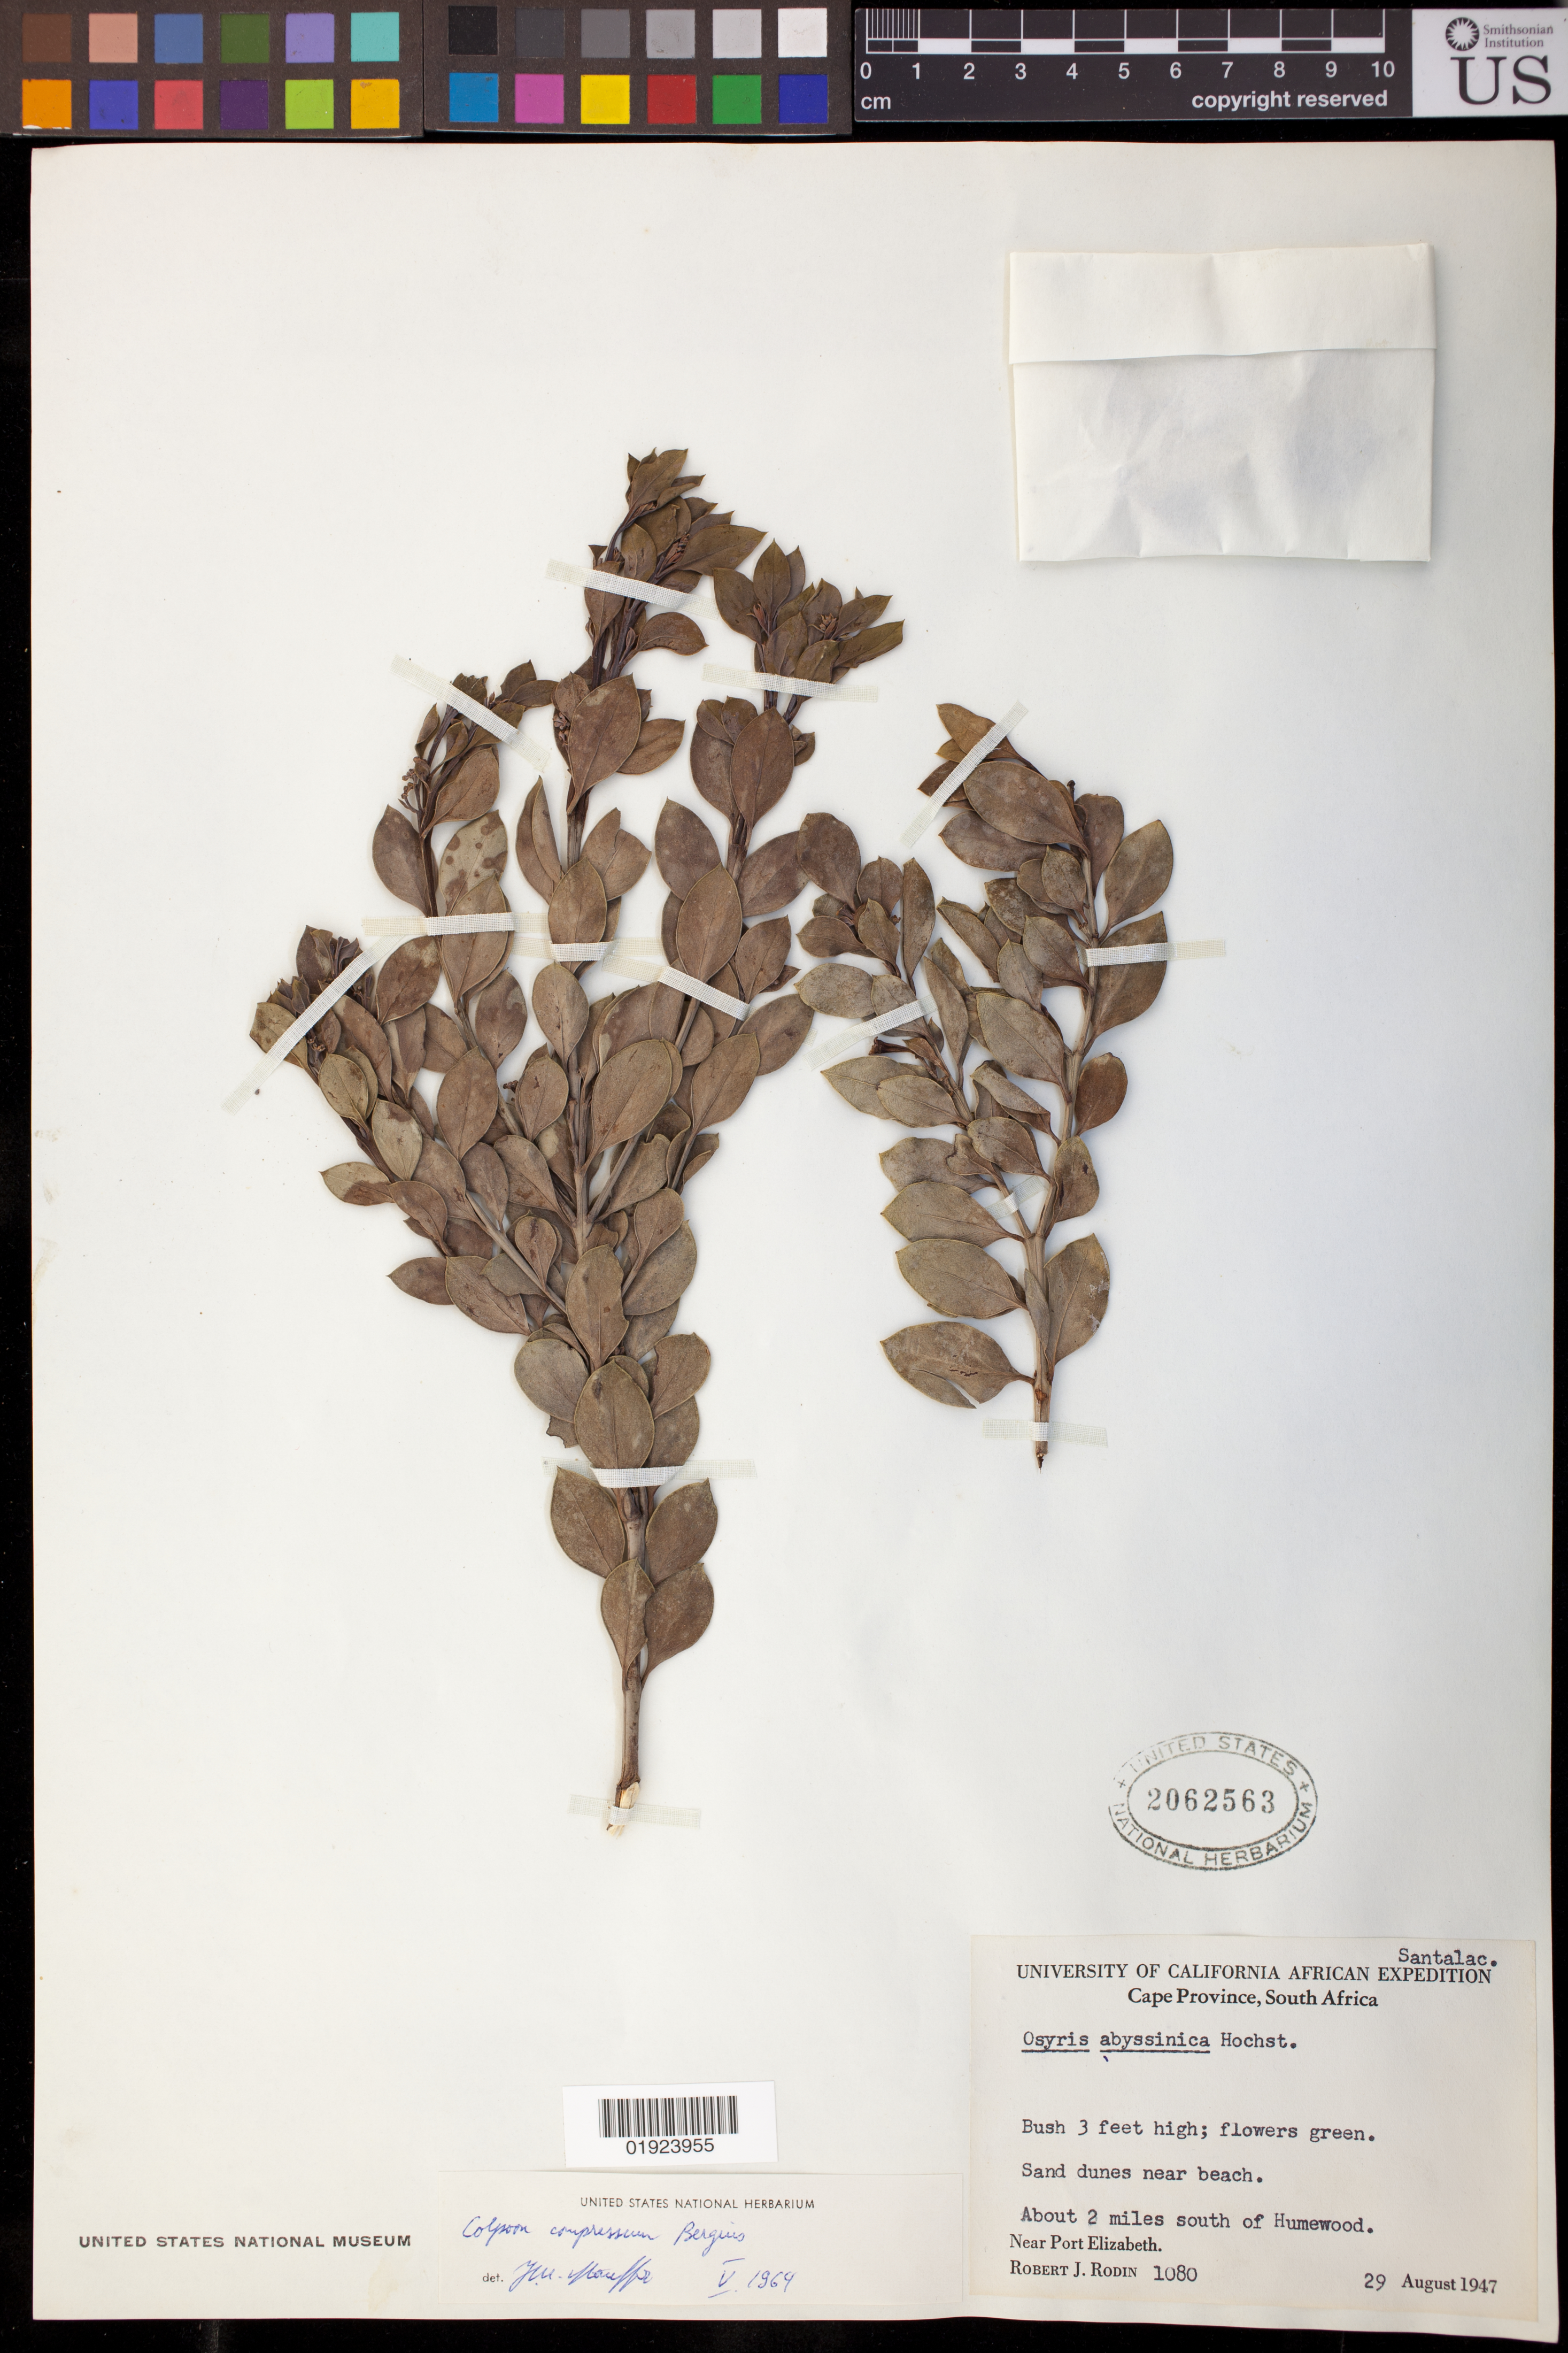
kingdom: Plantae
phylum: Tracheophyta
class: Magnoliopsida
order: Santalales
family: Santalaceae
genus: Colpoon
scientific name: Colpoon compressum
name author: P.J. Bergius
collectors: R. J. Rodin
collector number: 1080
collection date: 1947-08-29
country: South Africa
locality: About 2 miles south of Humewood, Port Elizabeth. Sand dunes near beach.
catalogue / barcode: US 2062563